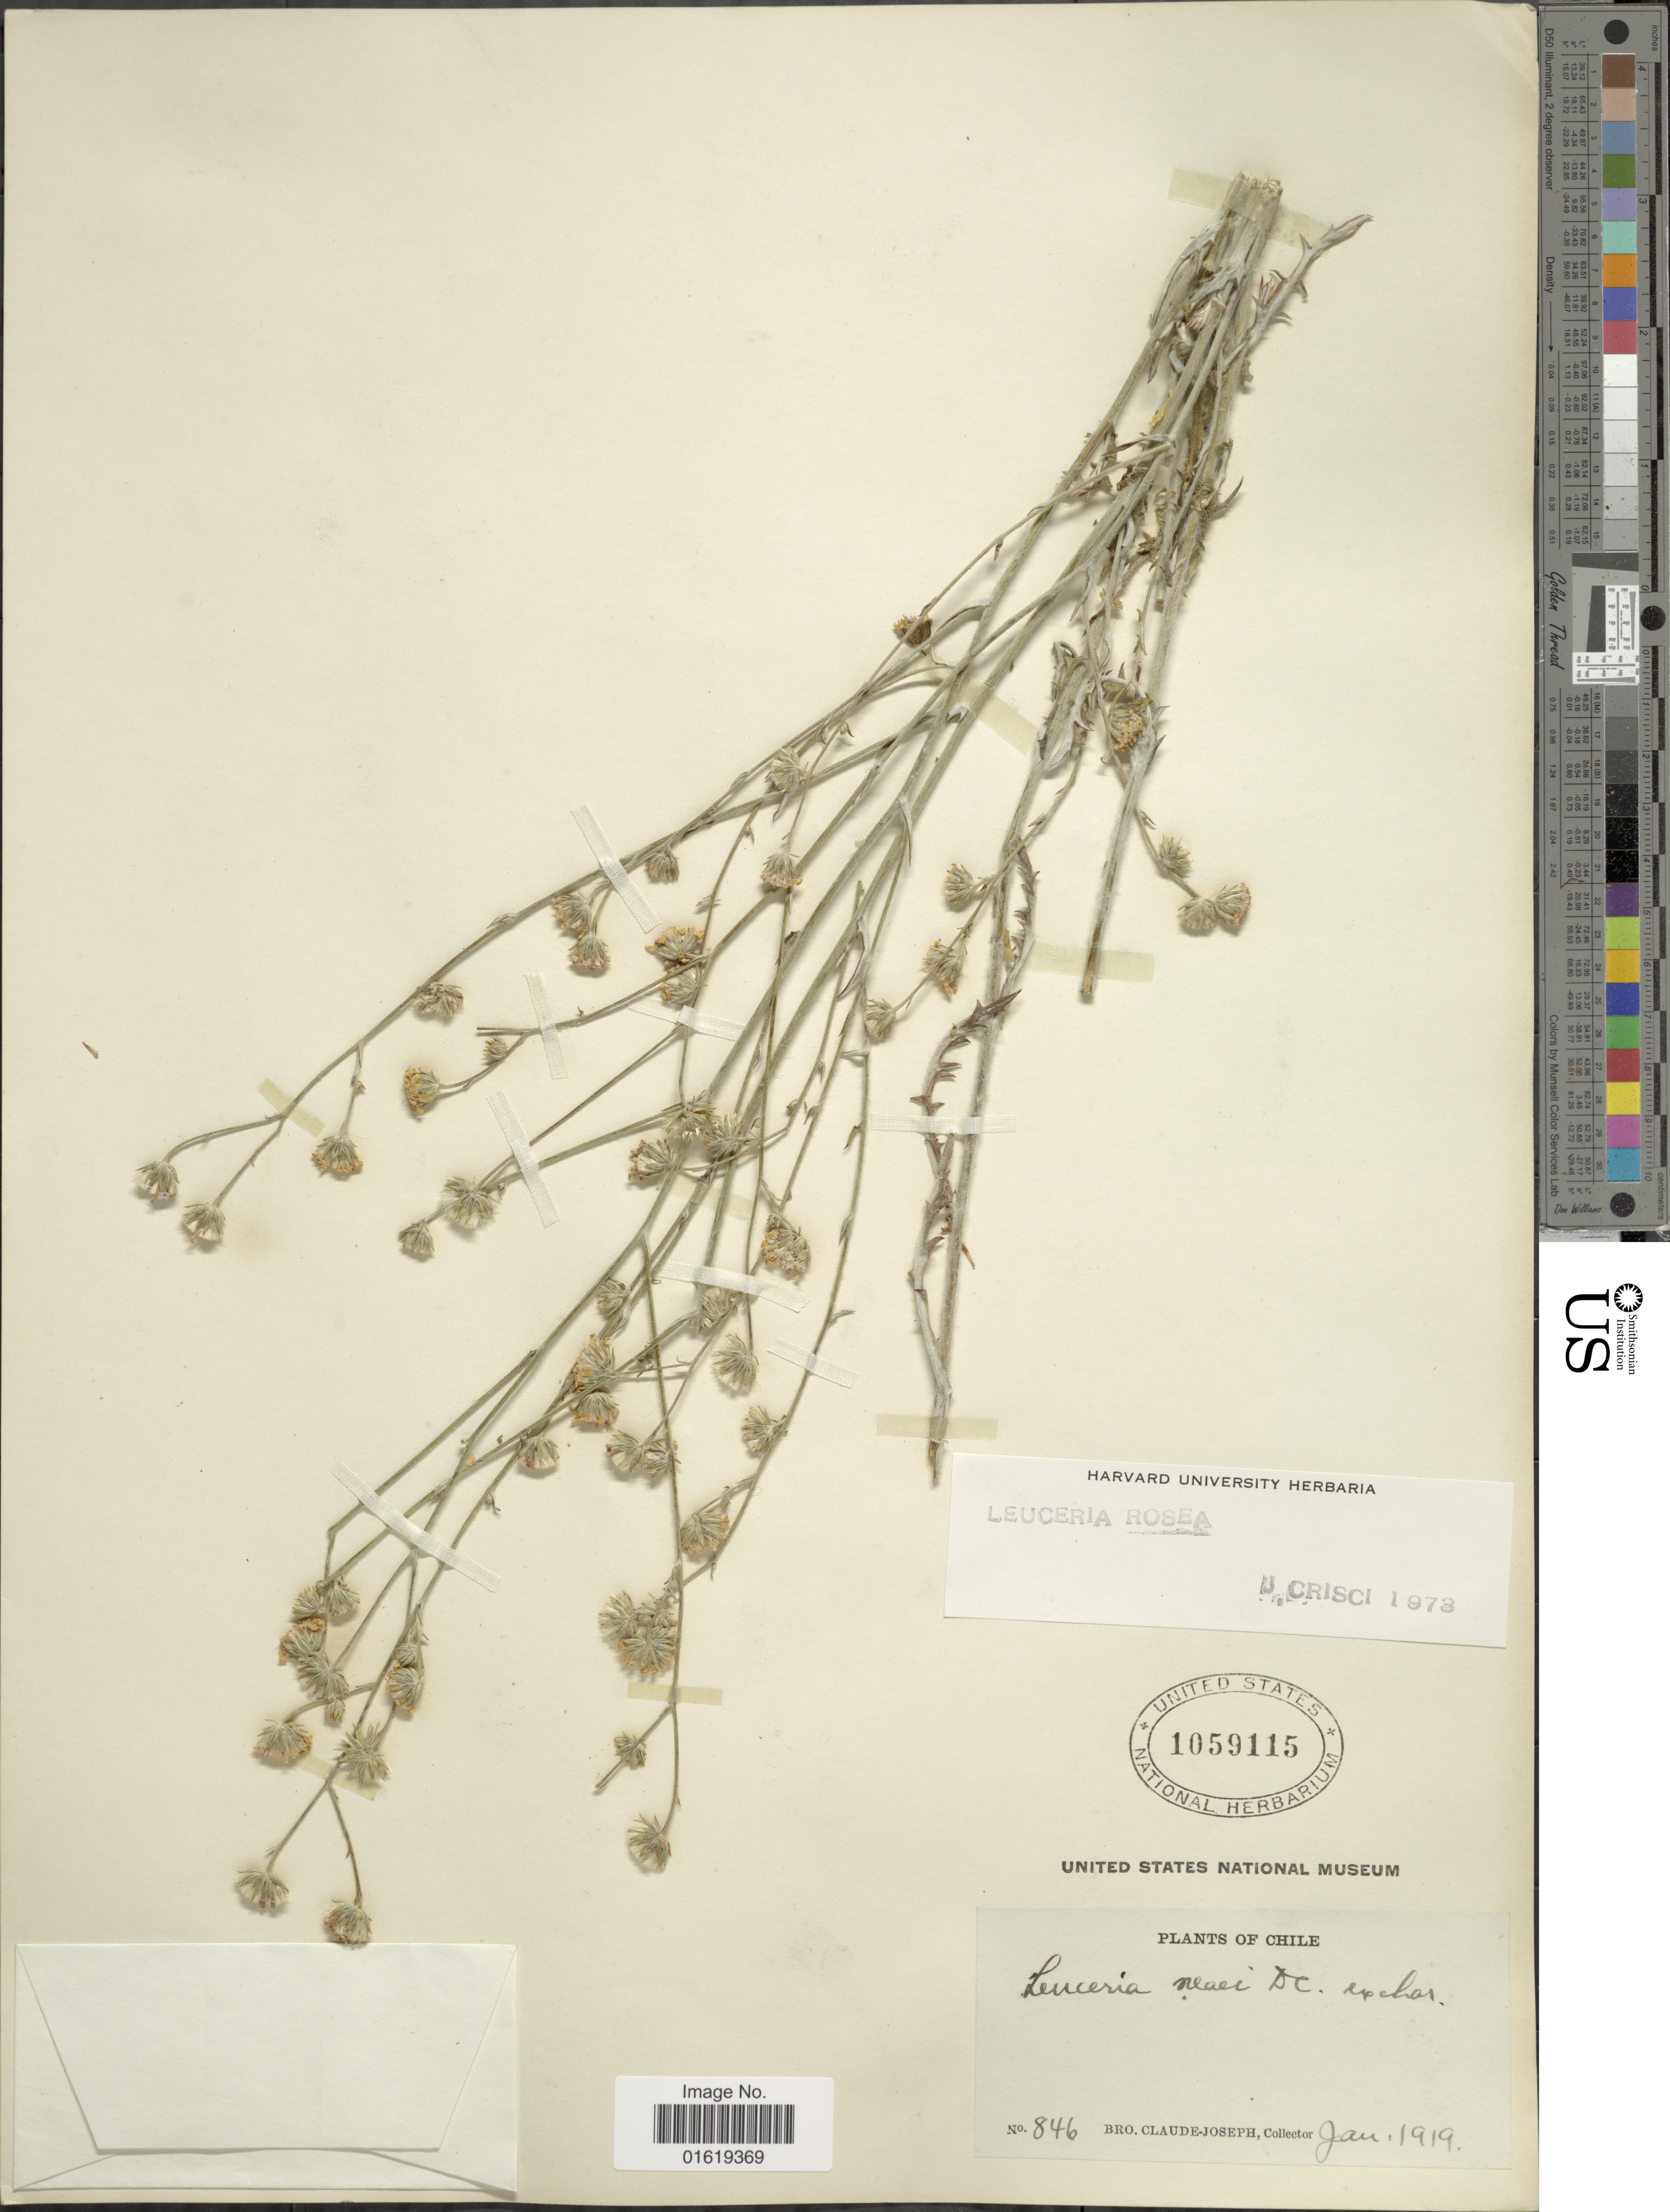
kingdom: Plantae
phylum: Tracheophyta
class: Magnoliopsida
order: Asterales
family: Asteraceae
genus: Leucheria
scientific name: Leucheria rosea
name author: Poepp. ex Less.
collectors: Bro. Claude-Joseph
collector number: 846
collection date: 1919-01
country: Chile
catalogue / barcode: US 1059115